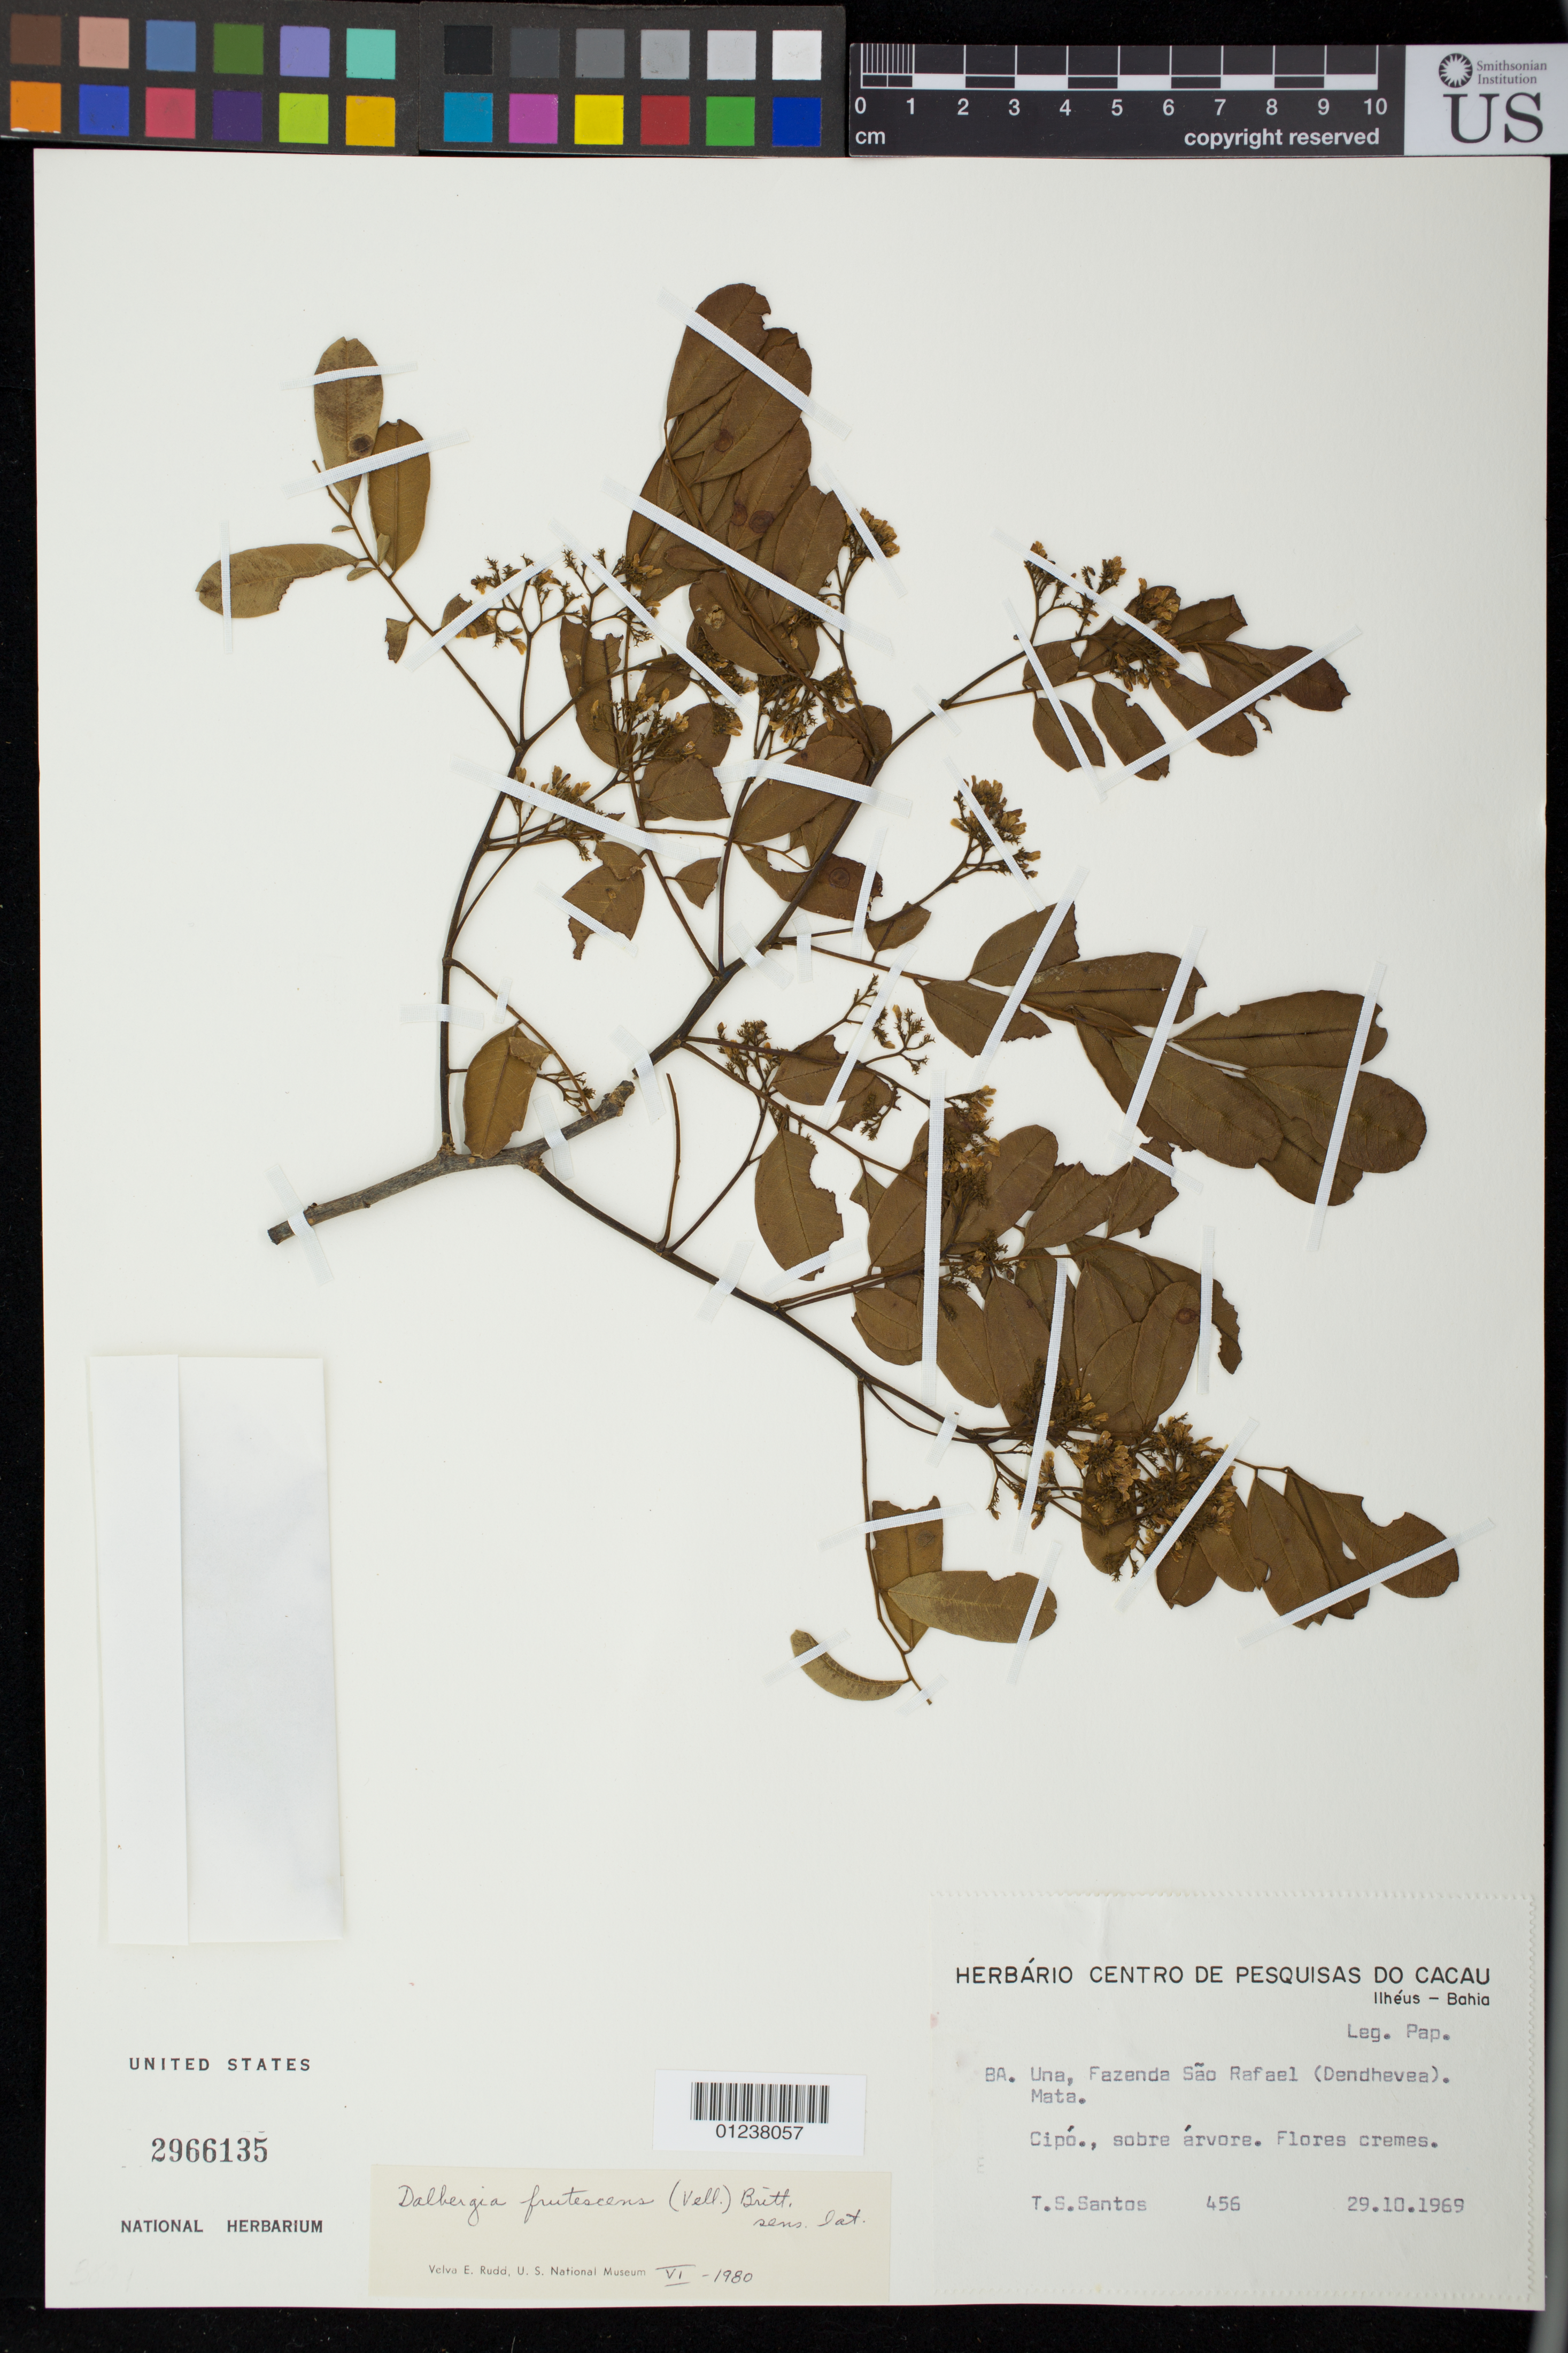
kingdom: Plantae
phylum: Tracheophyta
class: Magnoliopsida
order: Fabales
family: Fabaceae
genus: Dalbergia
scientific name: Dalbergia frutescens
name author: (Vell.) Britton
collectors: T. S. Santos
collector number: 456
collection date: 1969-10-29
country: Brazil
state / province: Bahia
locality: Una, Fazenda São Rafael (Dendhevea)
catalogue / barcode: US 2966135